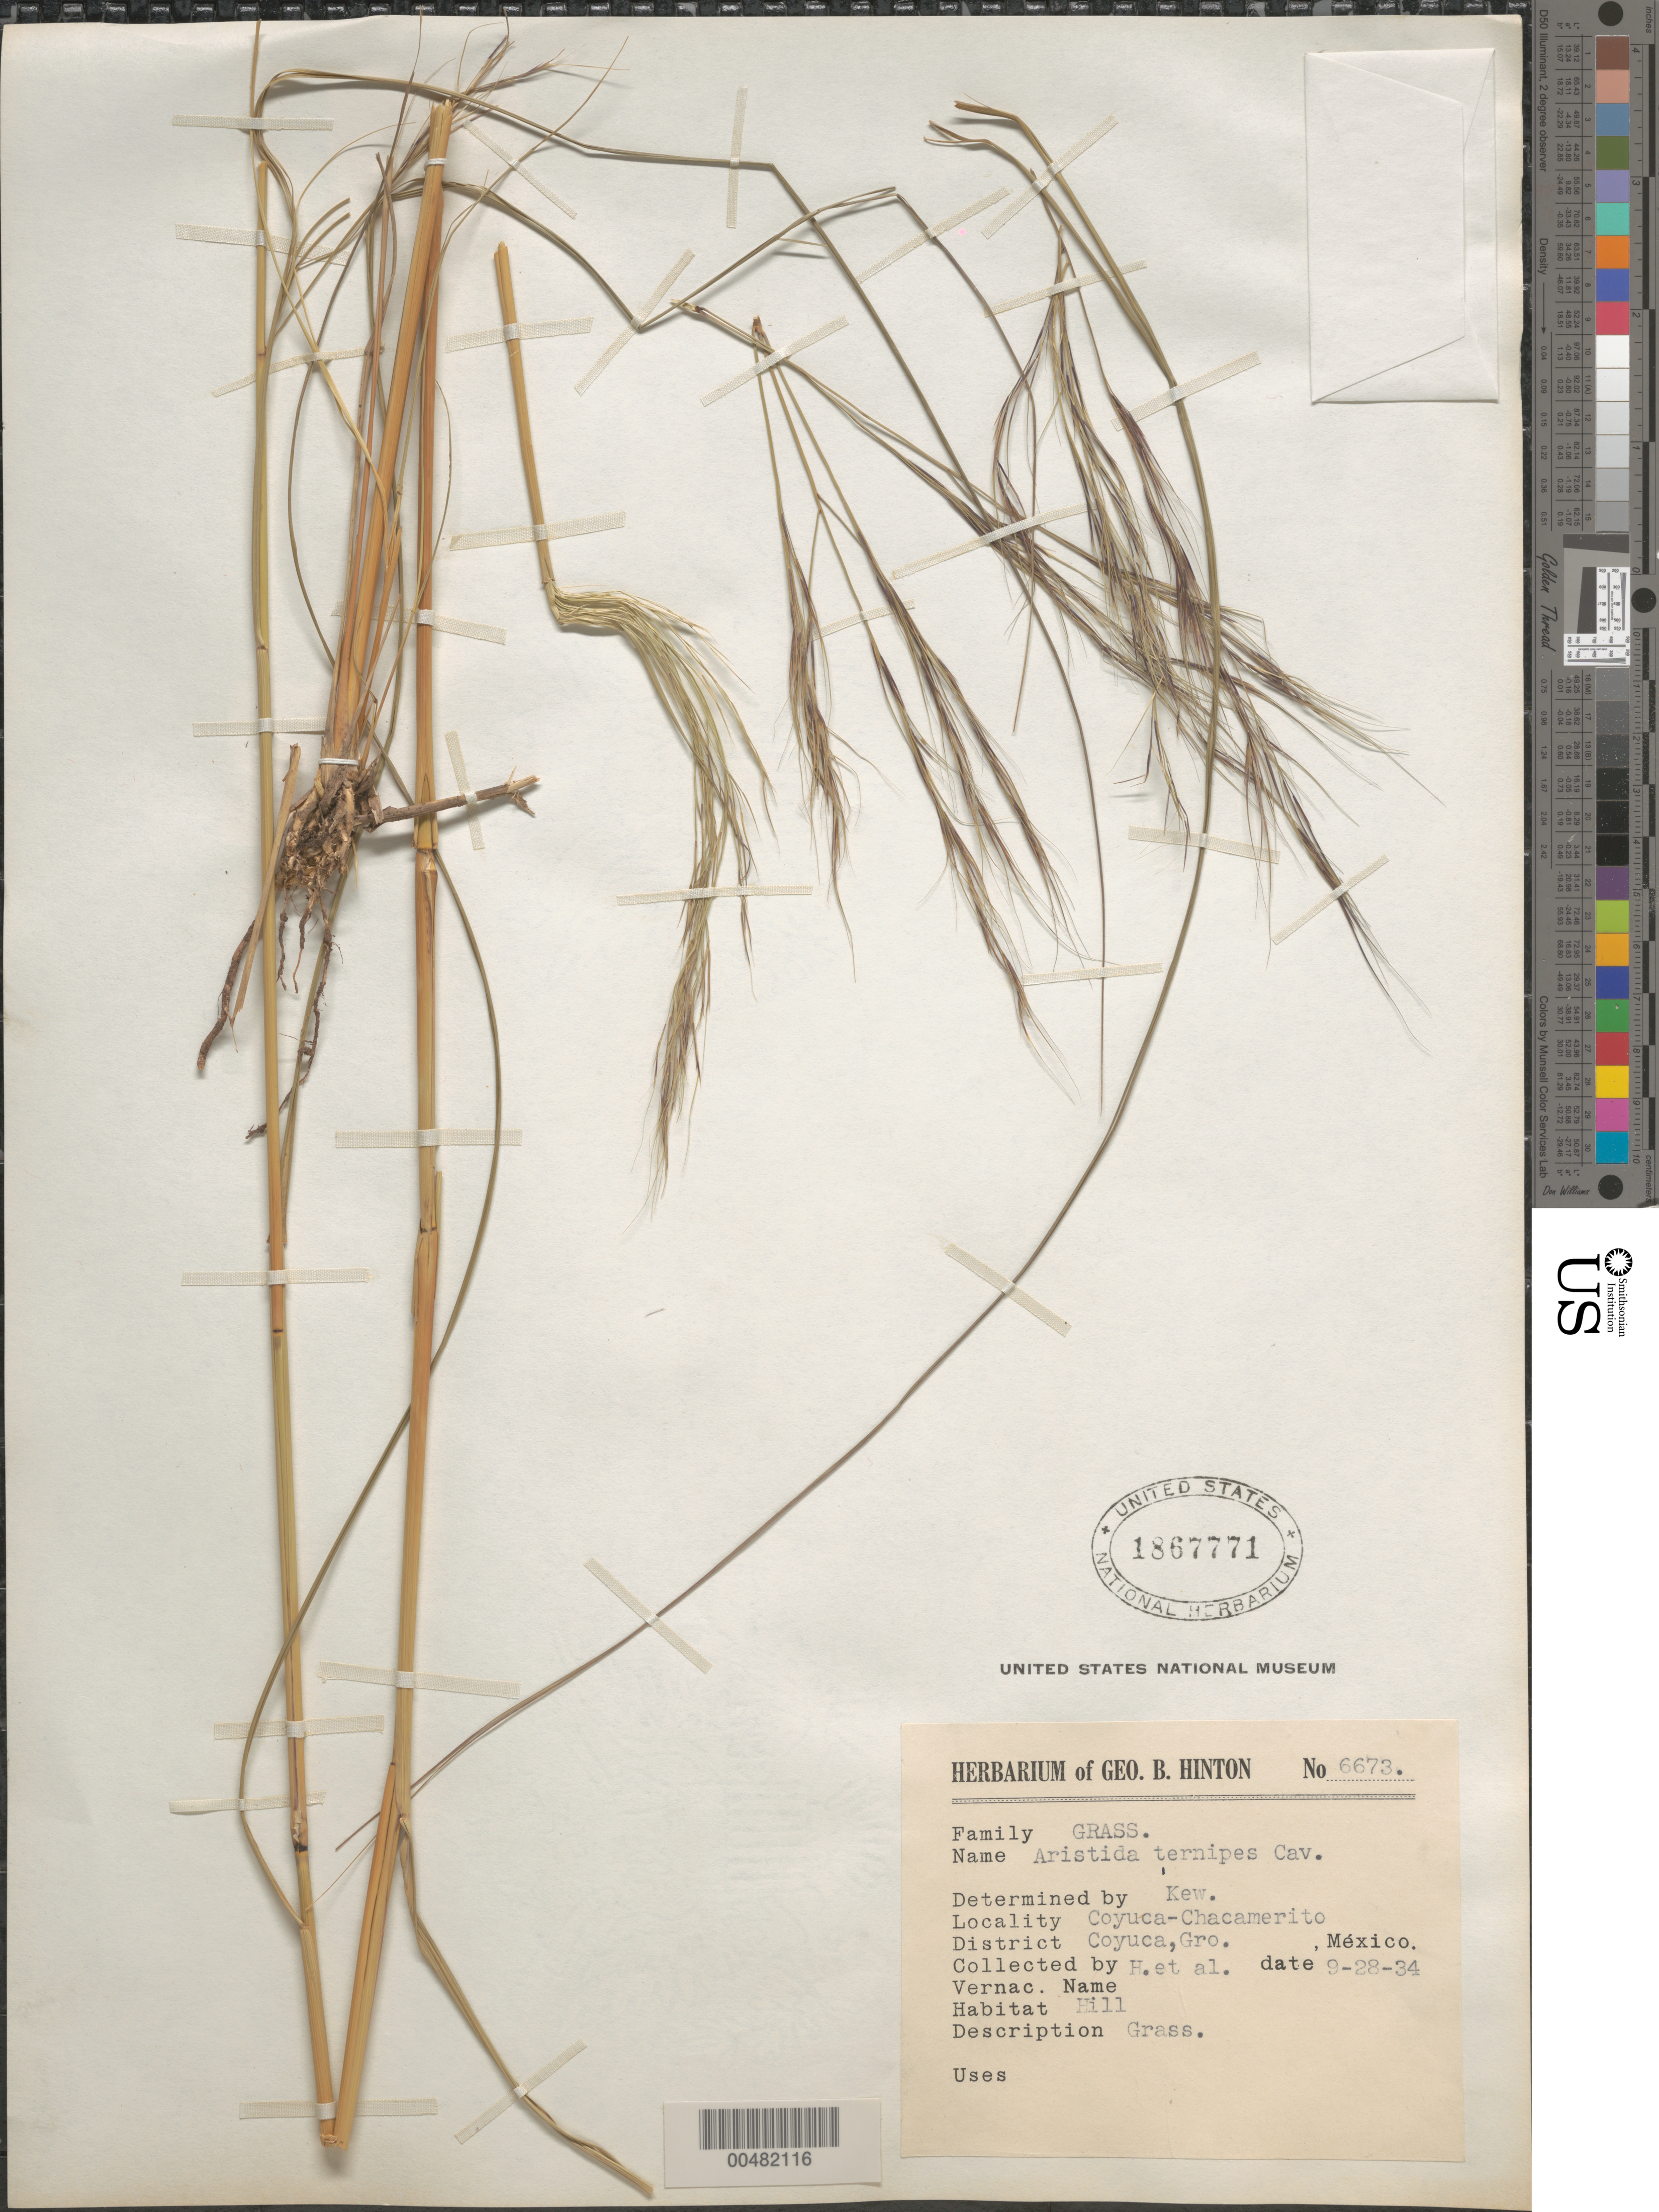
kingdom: Plantae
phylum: Tracheophyta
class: Liliopsida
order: Poales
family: Poaceae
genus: Aristida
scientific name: Aristida ternipes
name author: Cav.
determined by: Kew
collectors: G. B. Hinton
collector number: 6673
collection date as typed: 28 Sep 1934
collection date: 1934-09-28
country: Mexico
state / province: Guerrero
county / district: Coyuca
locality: Coyuca - Chacamerito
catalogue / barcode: US 1867771